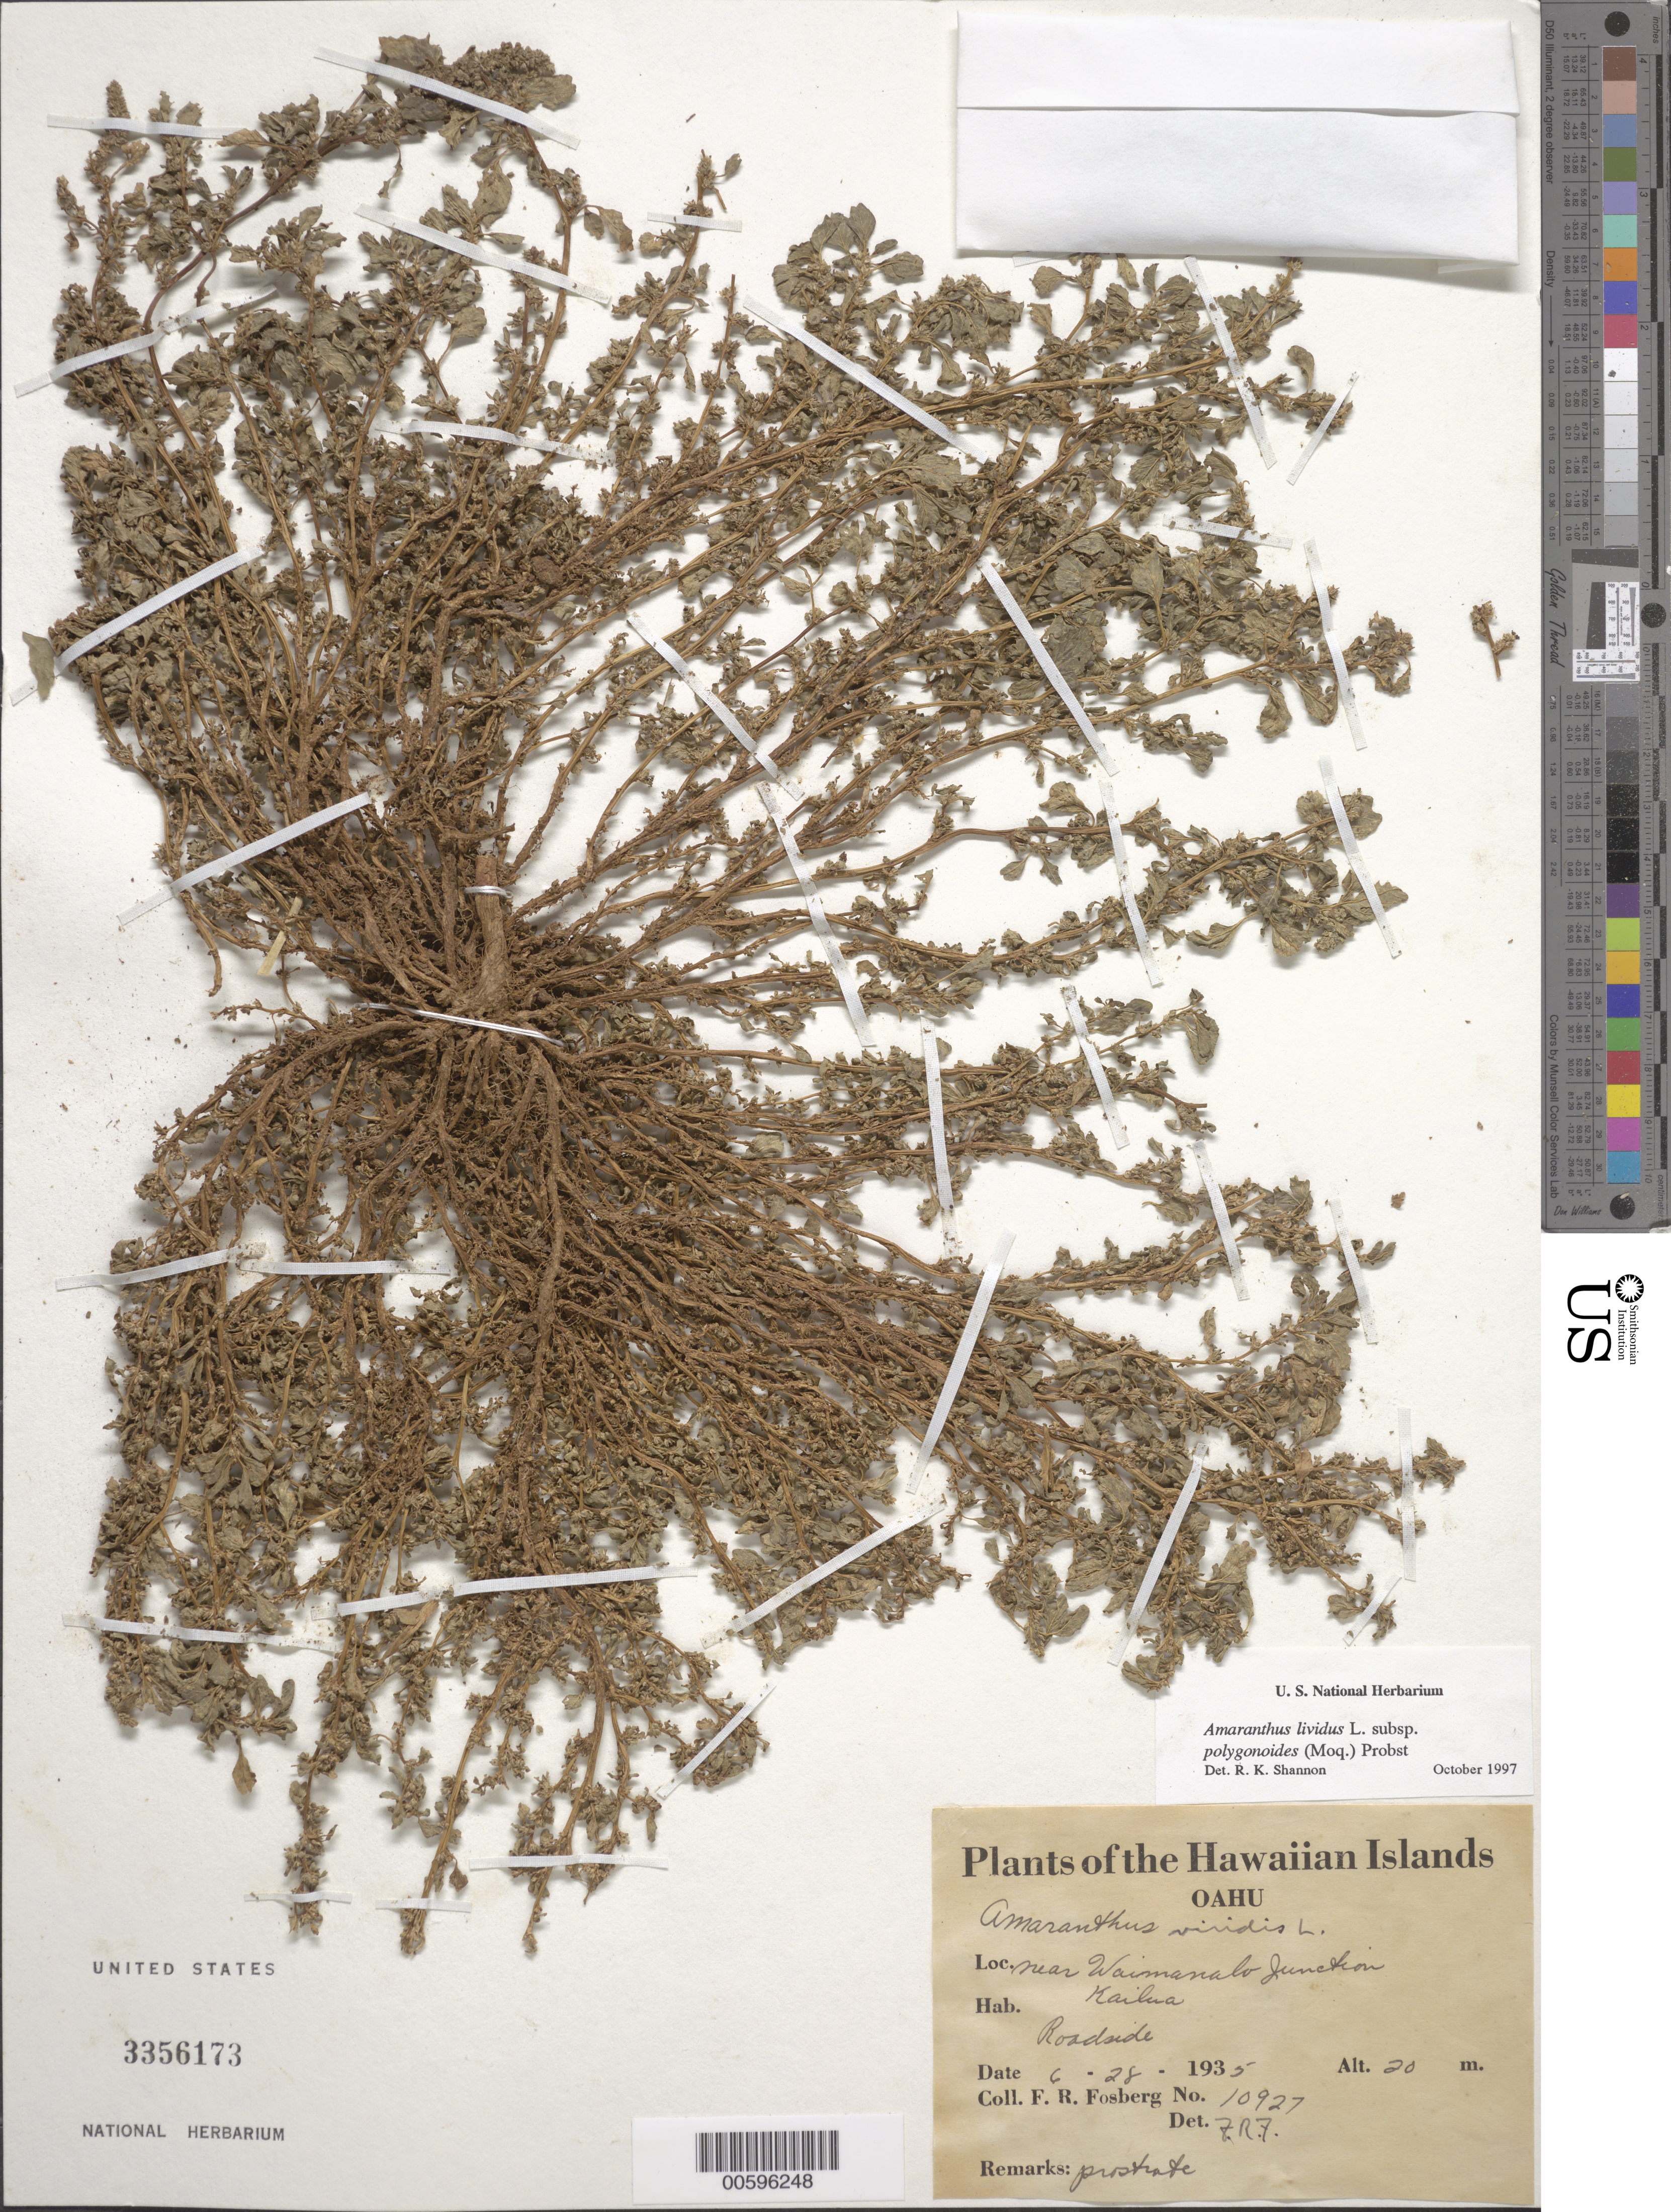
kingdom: Plantae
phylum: Tracheophyta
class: Magnoliopsida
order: Caryophyllales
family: Amaranthaceae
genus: Amaranthus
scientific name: Amaranthus blitum subsp. emarginatus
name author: (Salzm. ex Uline & W.L. Bray) Carretero et al.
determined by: Wagner, W. L., (BOT), Smithsonian Institution - National Museum of Natural History (UNITED STATES)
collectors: F. R. Fosberg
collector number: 10927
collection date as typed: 28 Jun 1935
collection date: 1935-06-28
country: United States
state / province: Hawaii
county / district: Honolulu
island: Oahu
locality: Near Waimanalo Junctions, Kailua.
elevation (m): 20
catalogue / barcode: US 3356173